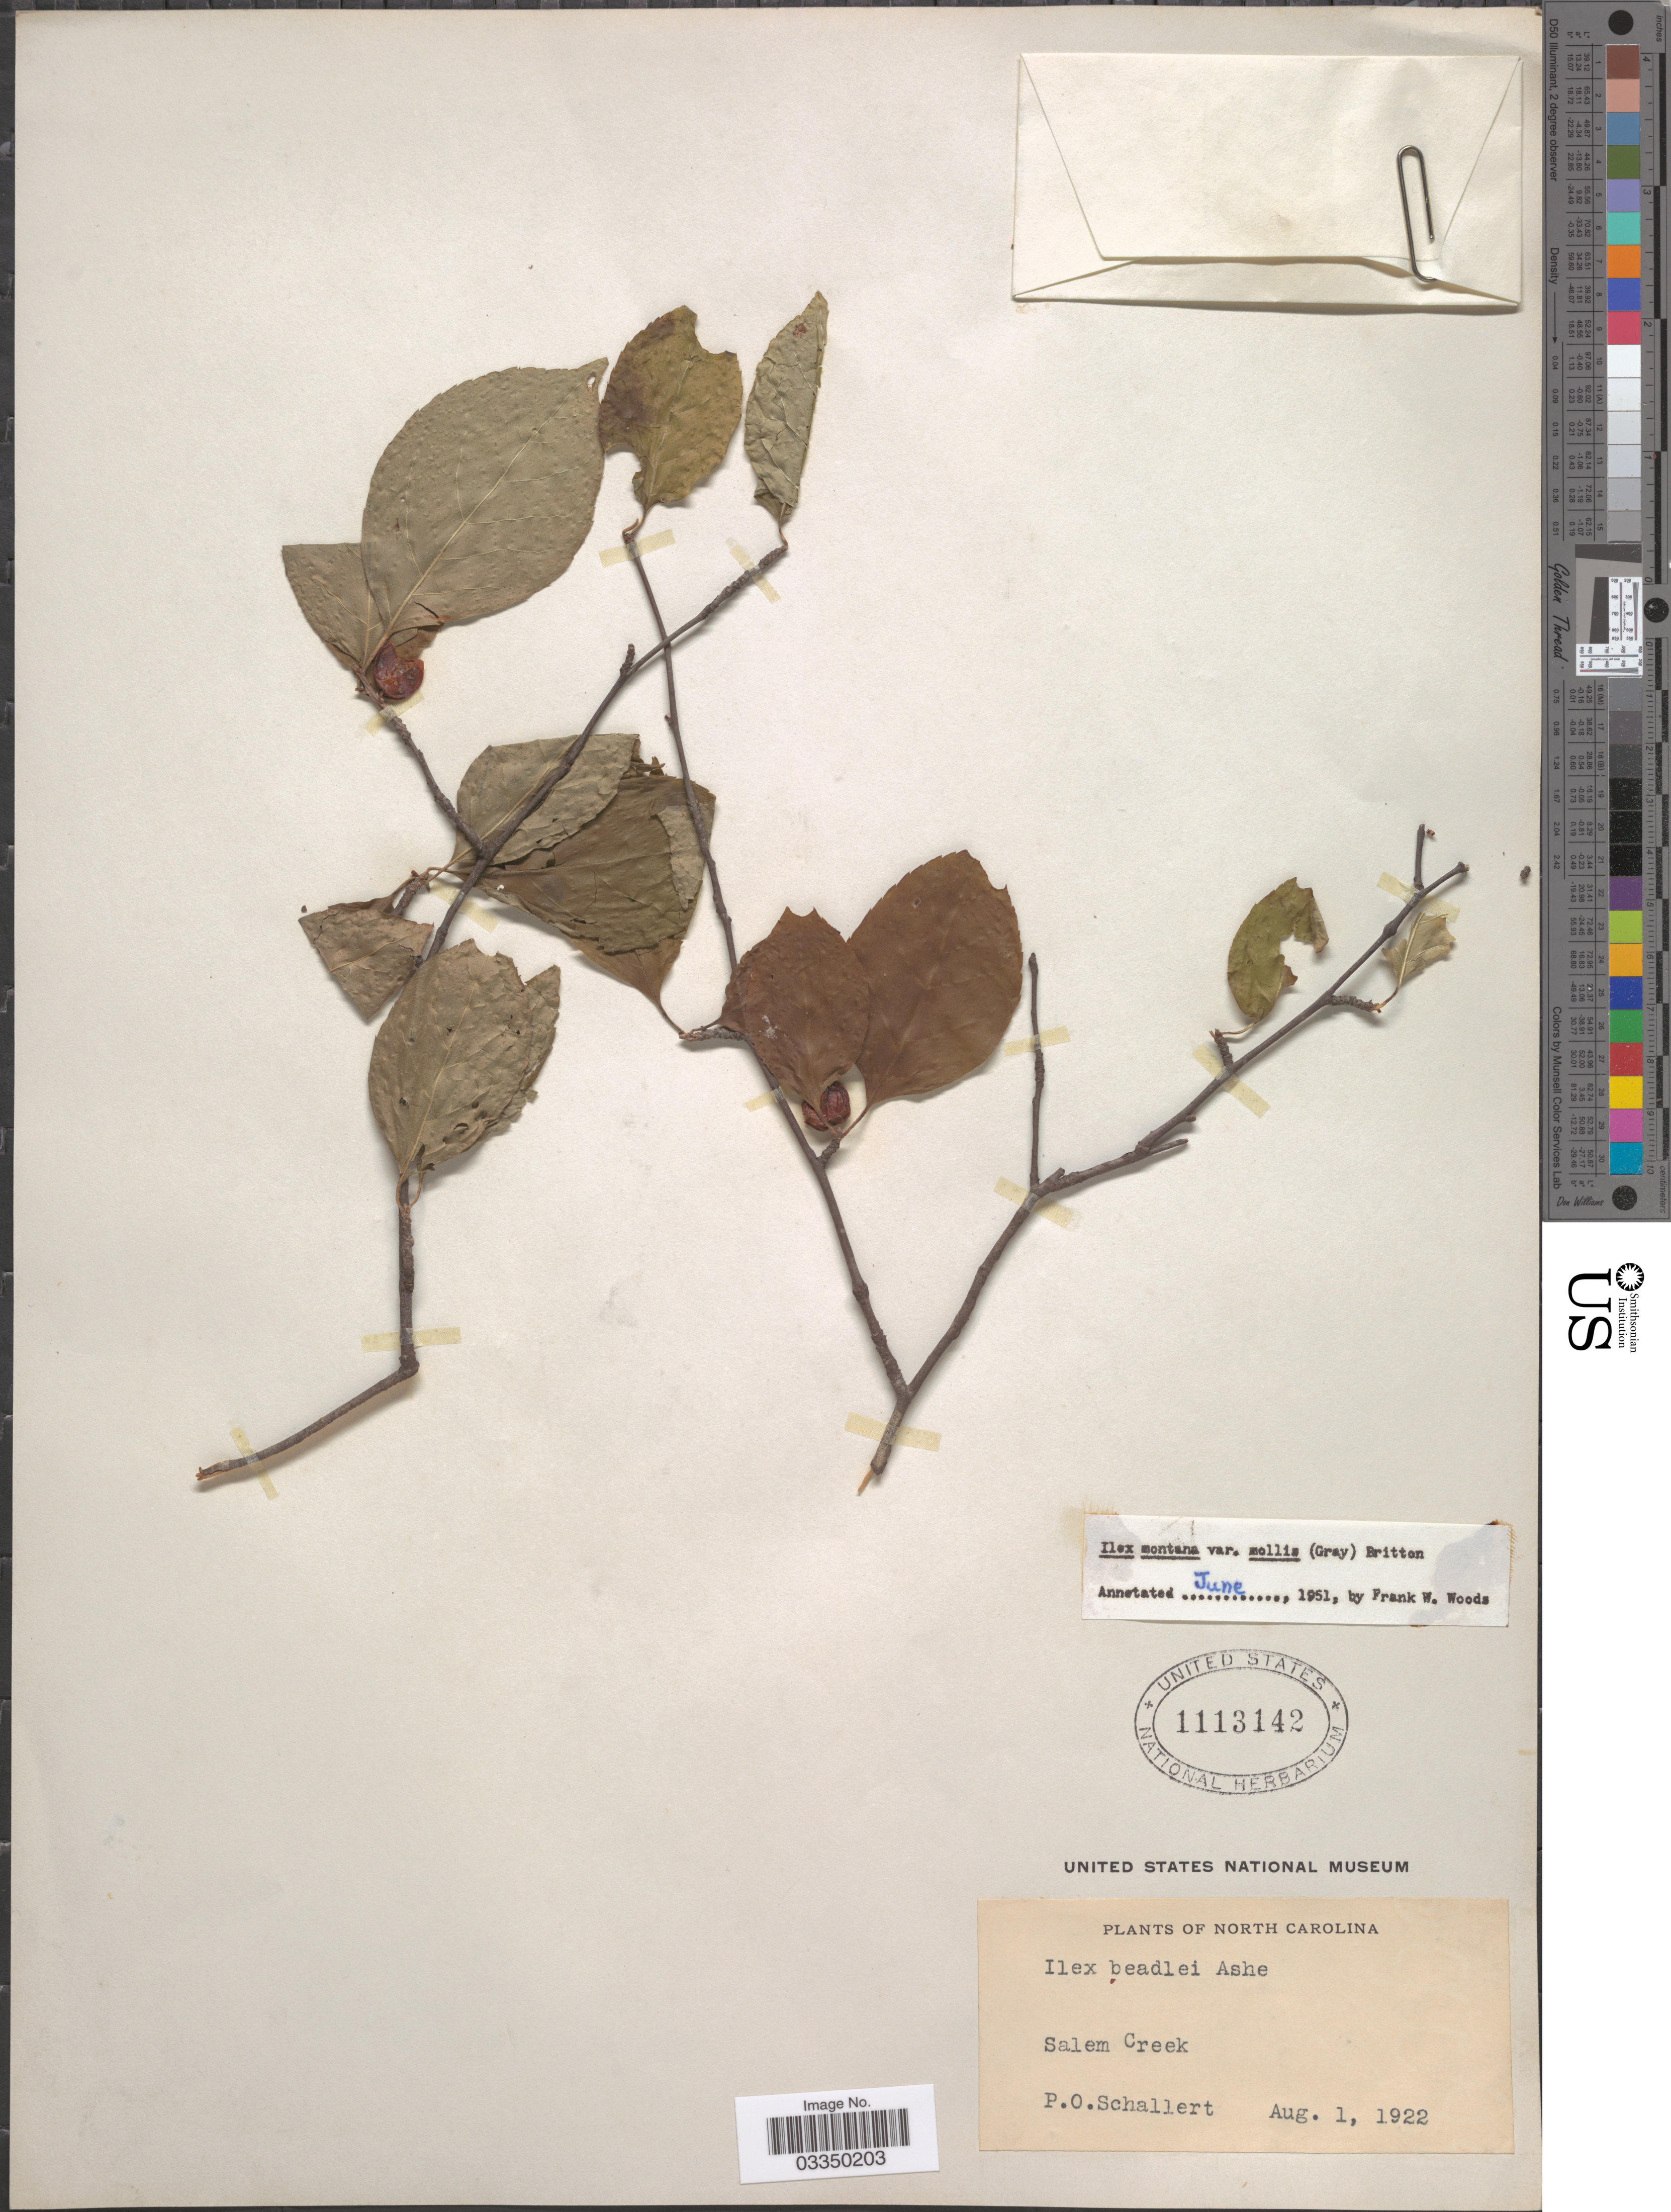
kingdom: Plantae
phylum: Tracheophyta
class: Magnoliopsida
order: Aquifoliales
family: Aquifoliaceae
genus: Ilex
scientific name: Ilex montana var. mollis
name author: (A. Gray) Britton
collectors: P. Schallert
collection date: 1922-08-01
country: United States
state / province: North Carolina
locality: Salem Creek.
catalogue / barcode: US 1113142